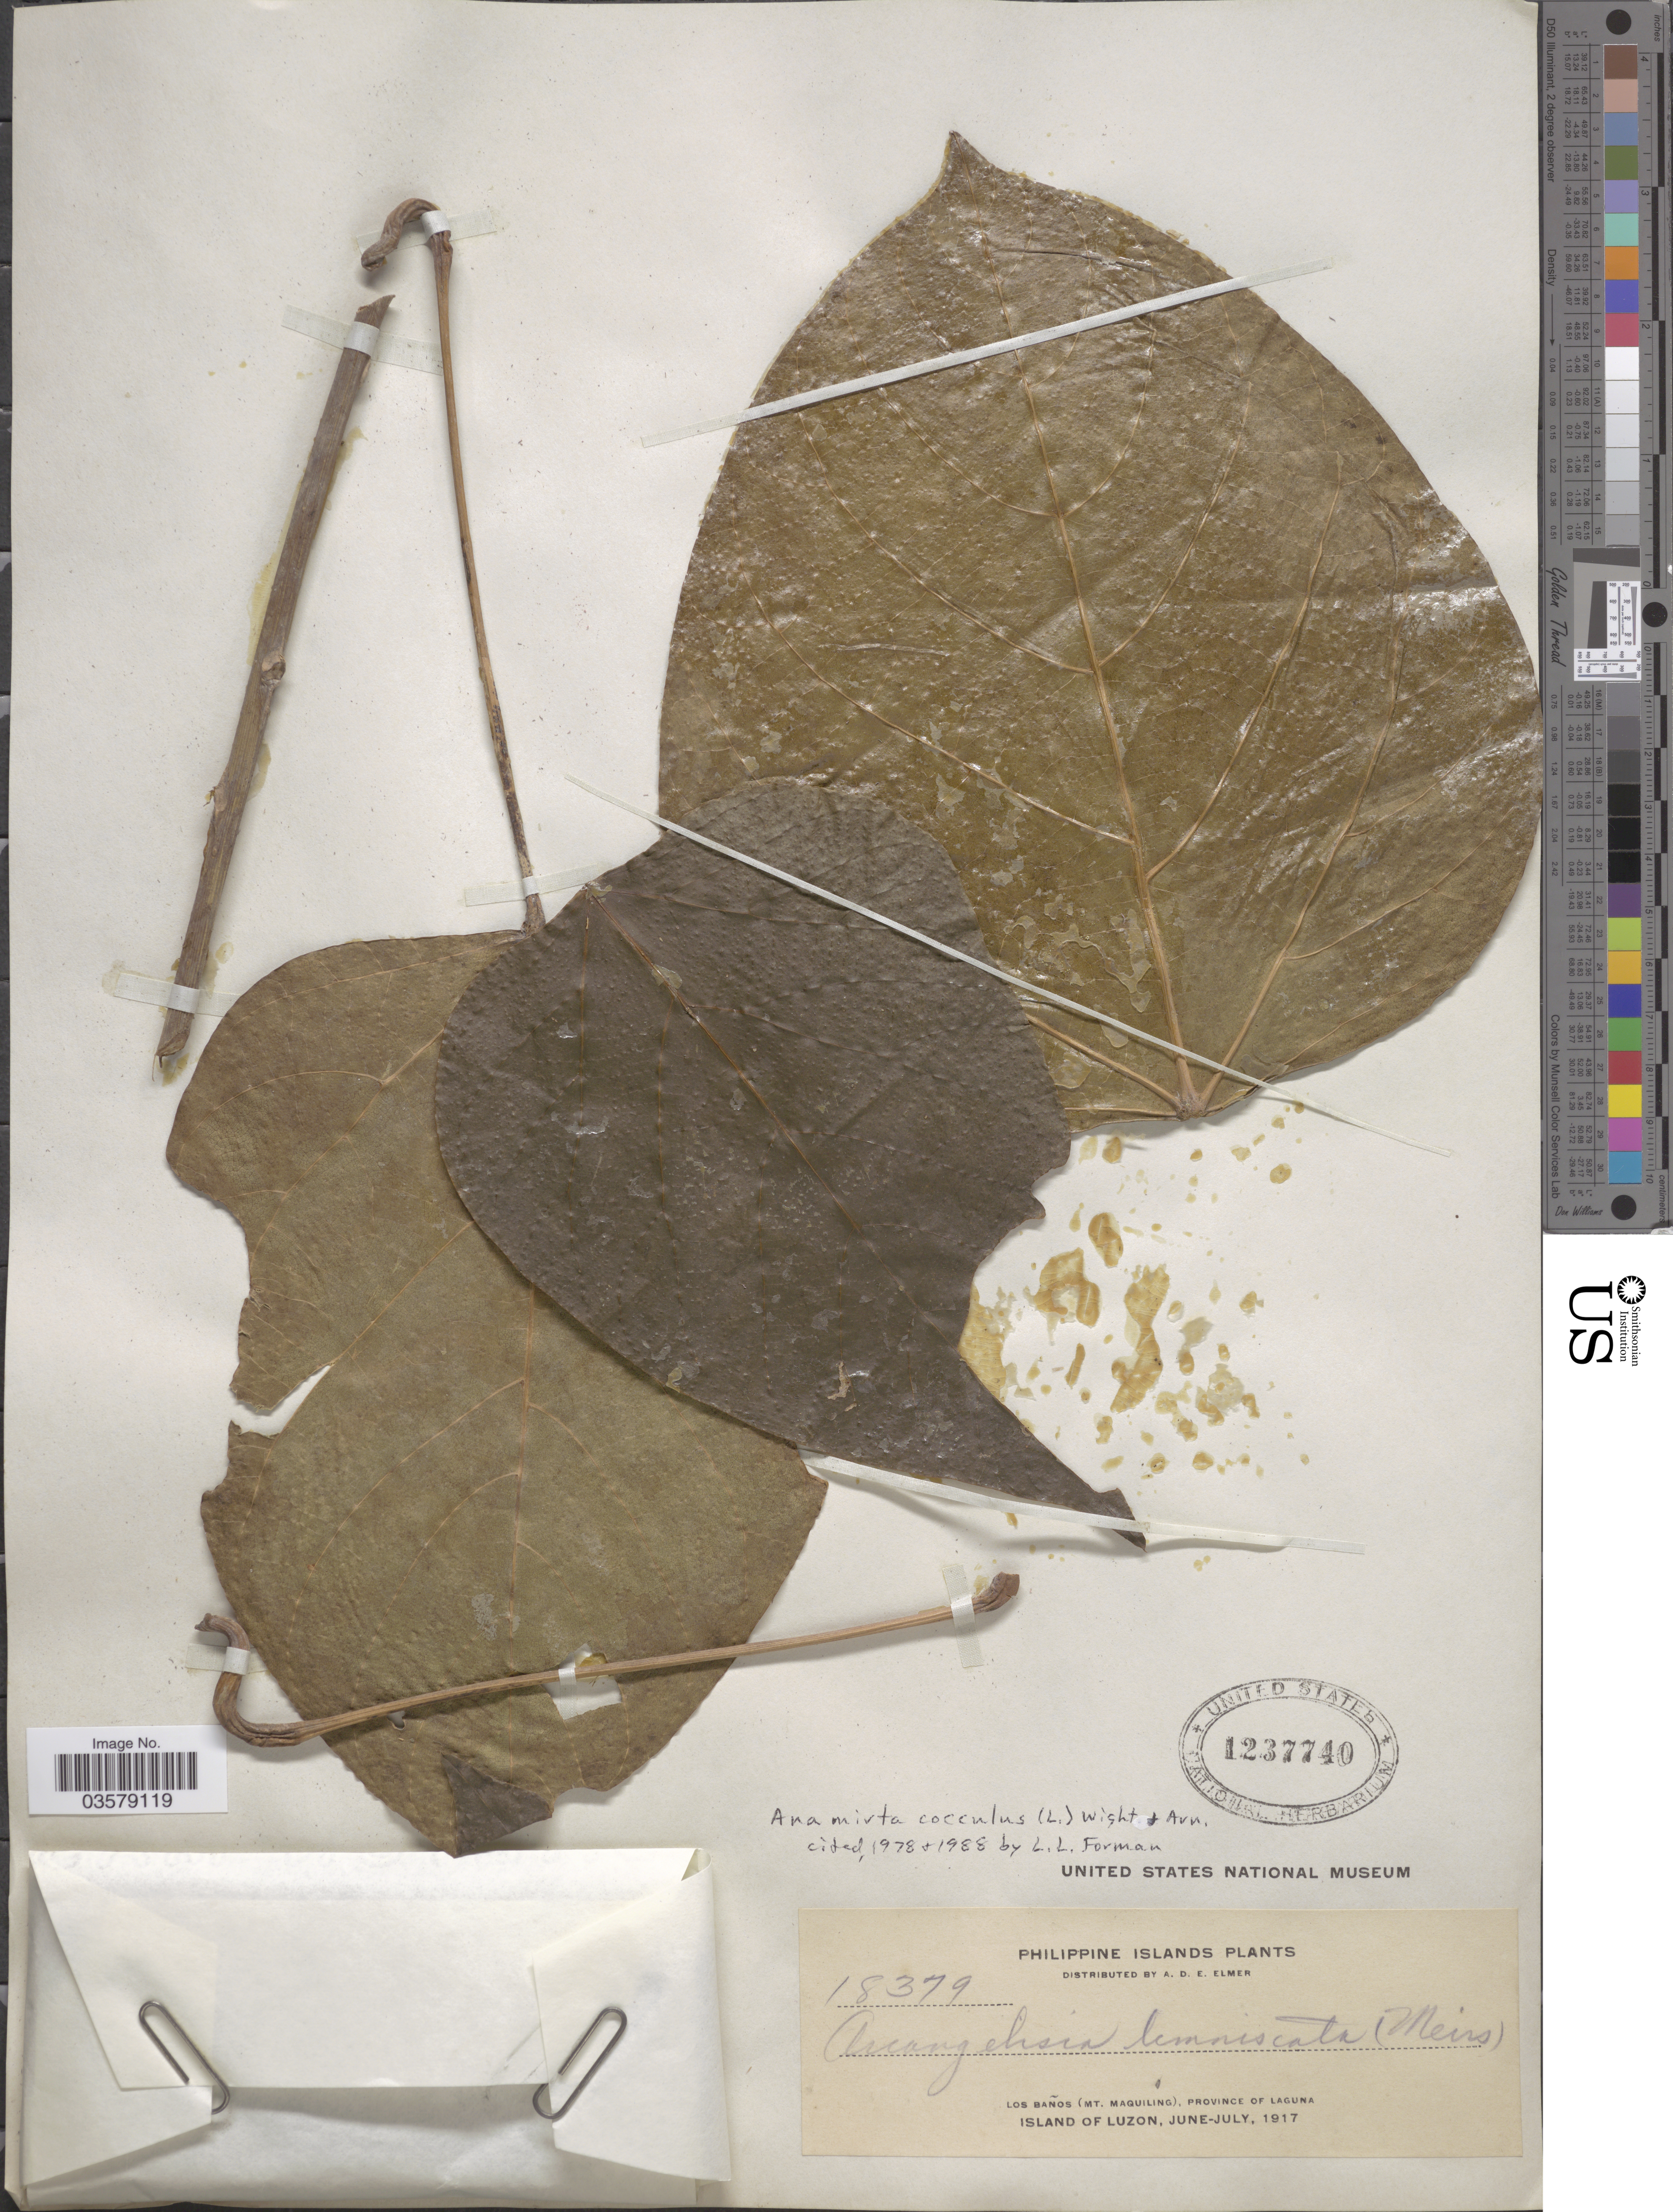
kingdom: Plantae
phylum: Tracheophyta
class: Magnoliopsida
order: Ranunculales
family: Menispermaceae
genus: Anamirta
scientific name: Anamirta cocculus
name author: (L.) Wight & Arn.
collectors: A. D. E. Elmer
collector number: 18379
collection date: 1917-06/1917-07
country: Philippines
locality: Los Baños (Mt. Maquiling), province of Laguna. Island of Luzon.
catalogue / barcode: US 1237740